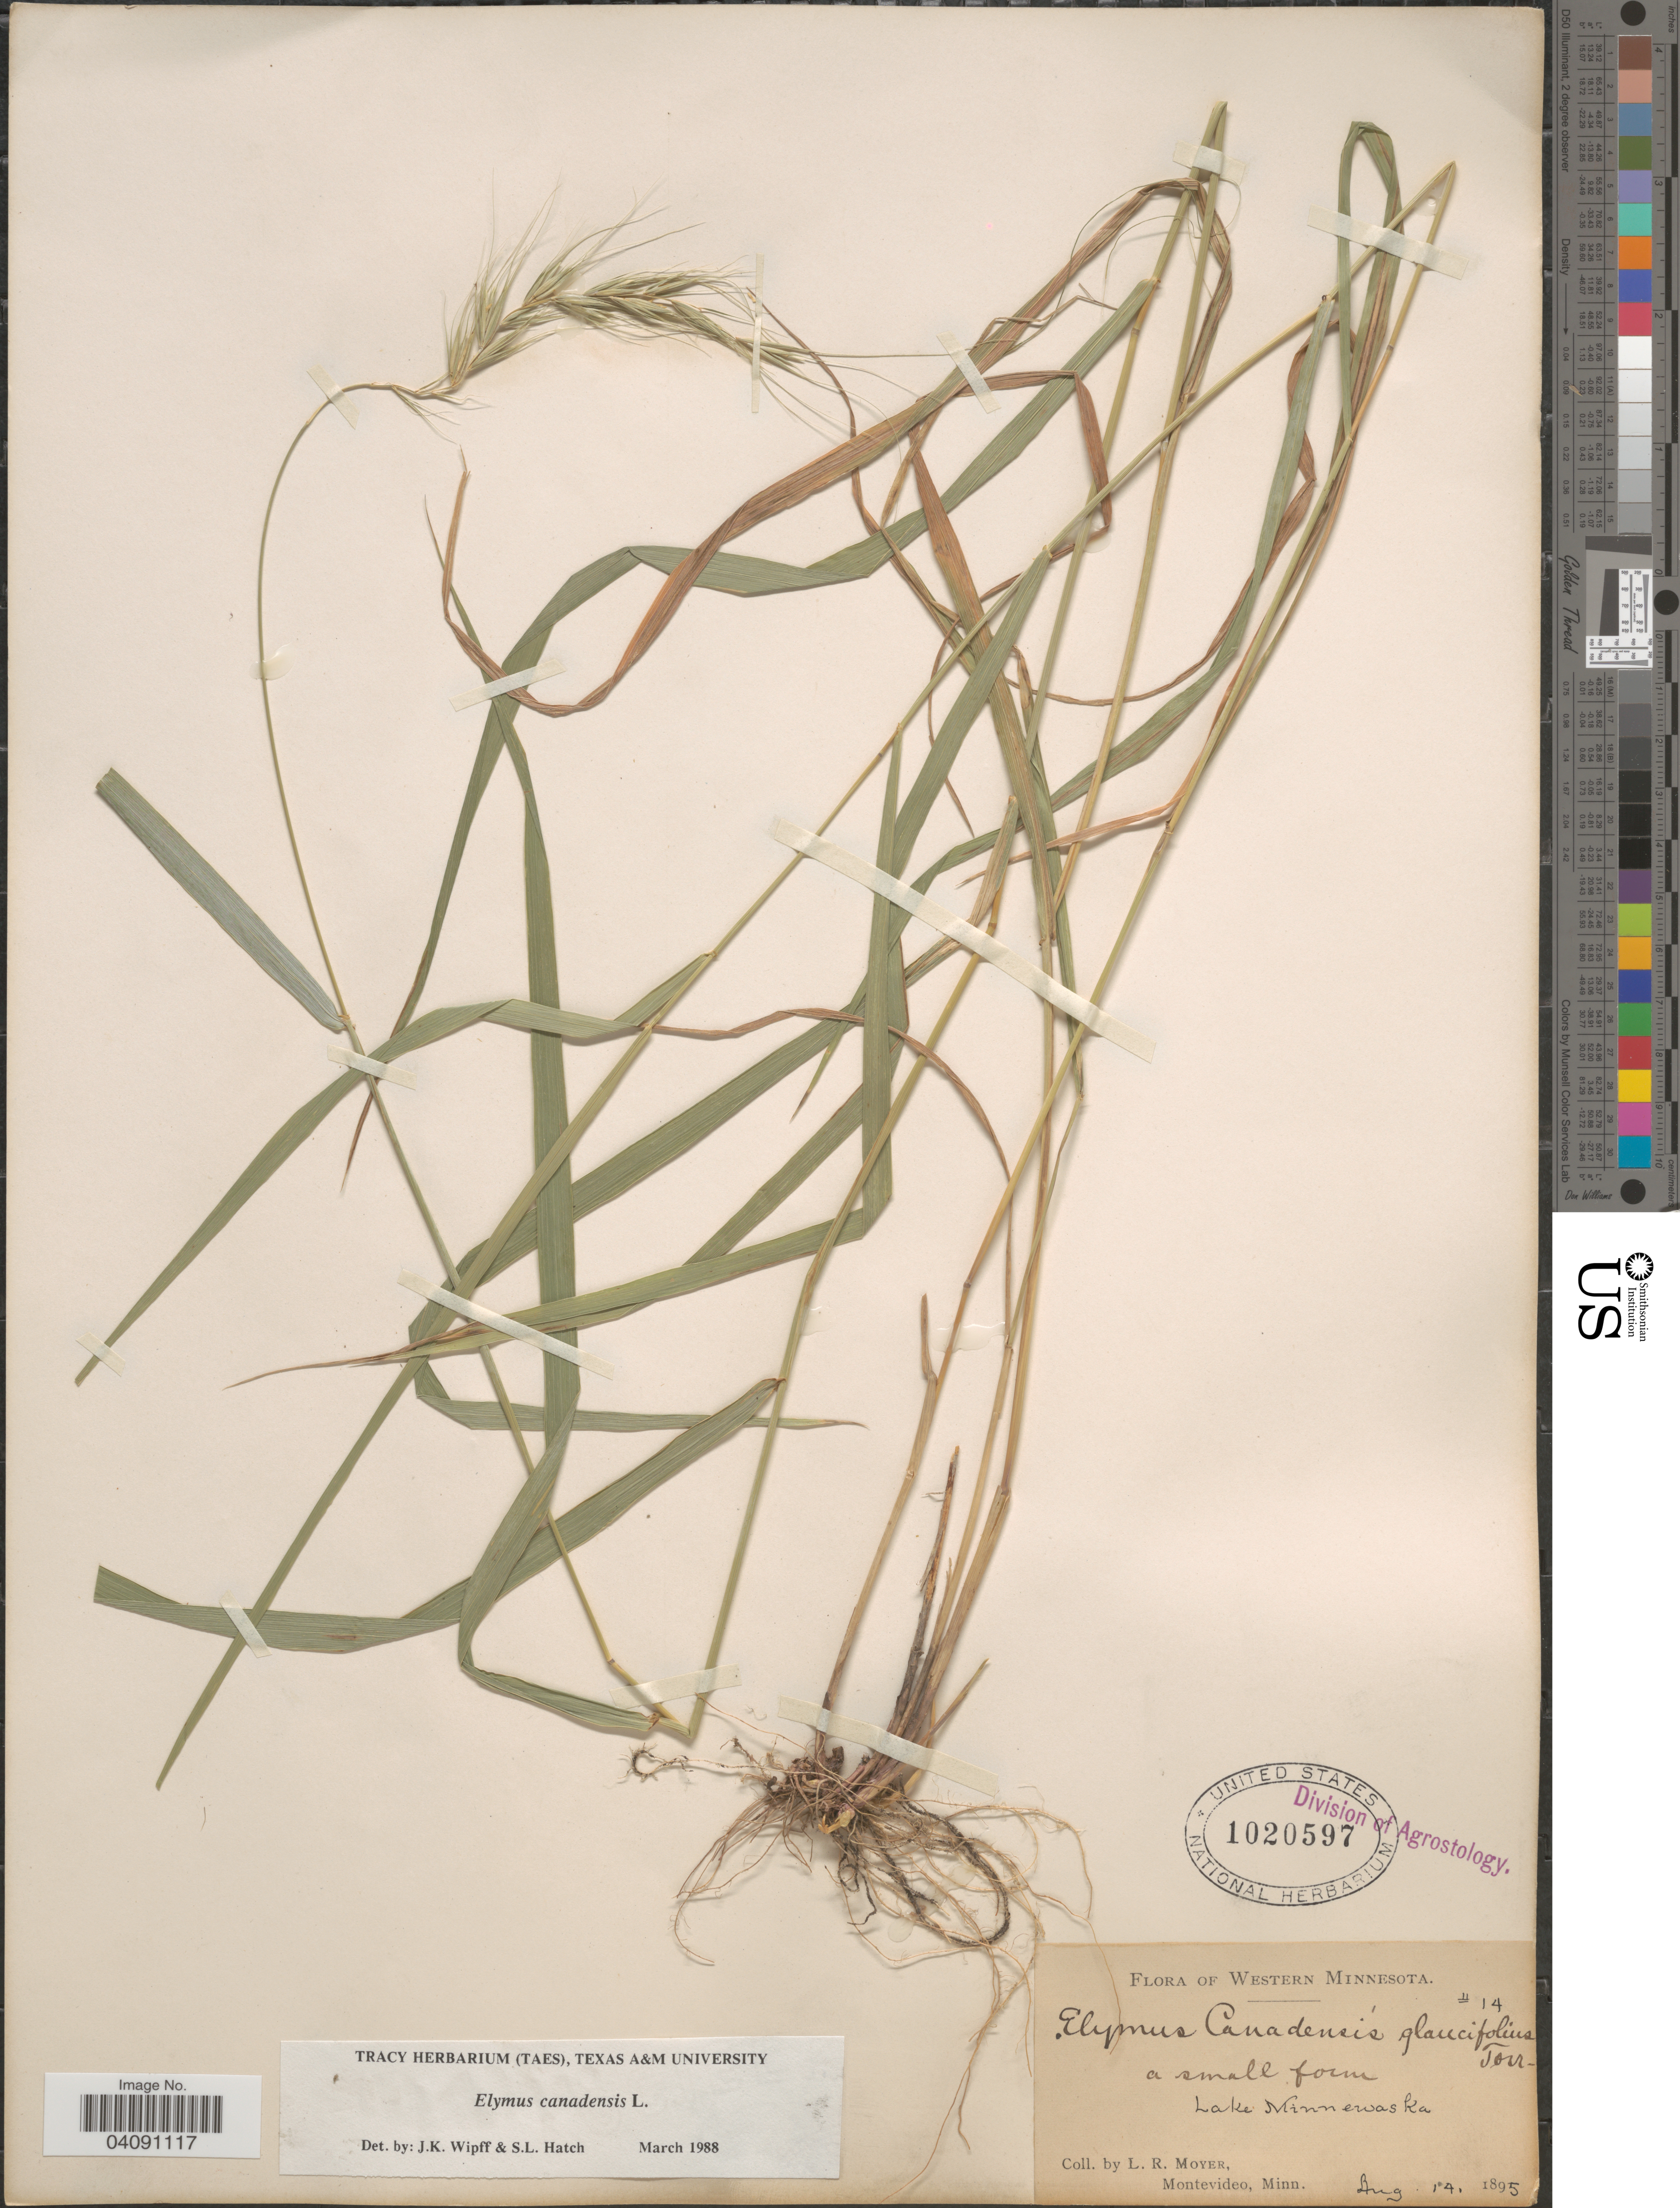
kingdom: Plantae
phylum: Tracheophyta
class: Liliopsida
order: Poales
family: Poaceae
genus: Elymus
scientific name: Elymus canadensis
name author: L.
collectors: L. Moyer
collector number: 14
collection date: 1895-08-14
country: United States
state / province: Minnesota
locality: Western Minnesota. Lake Minnewaska.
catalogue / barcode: US 1020597